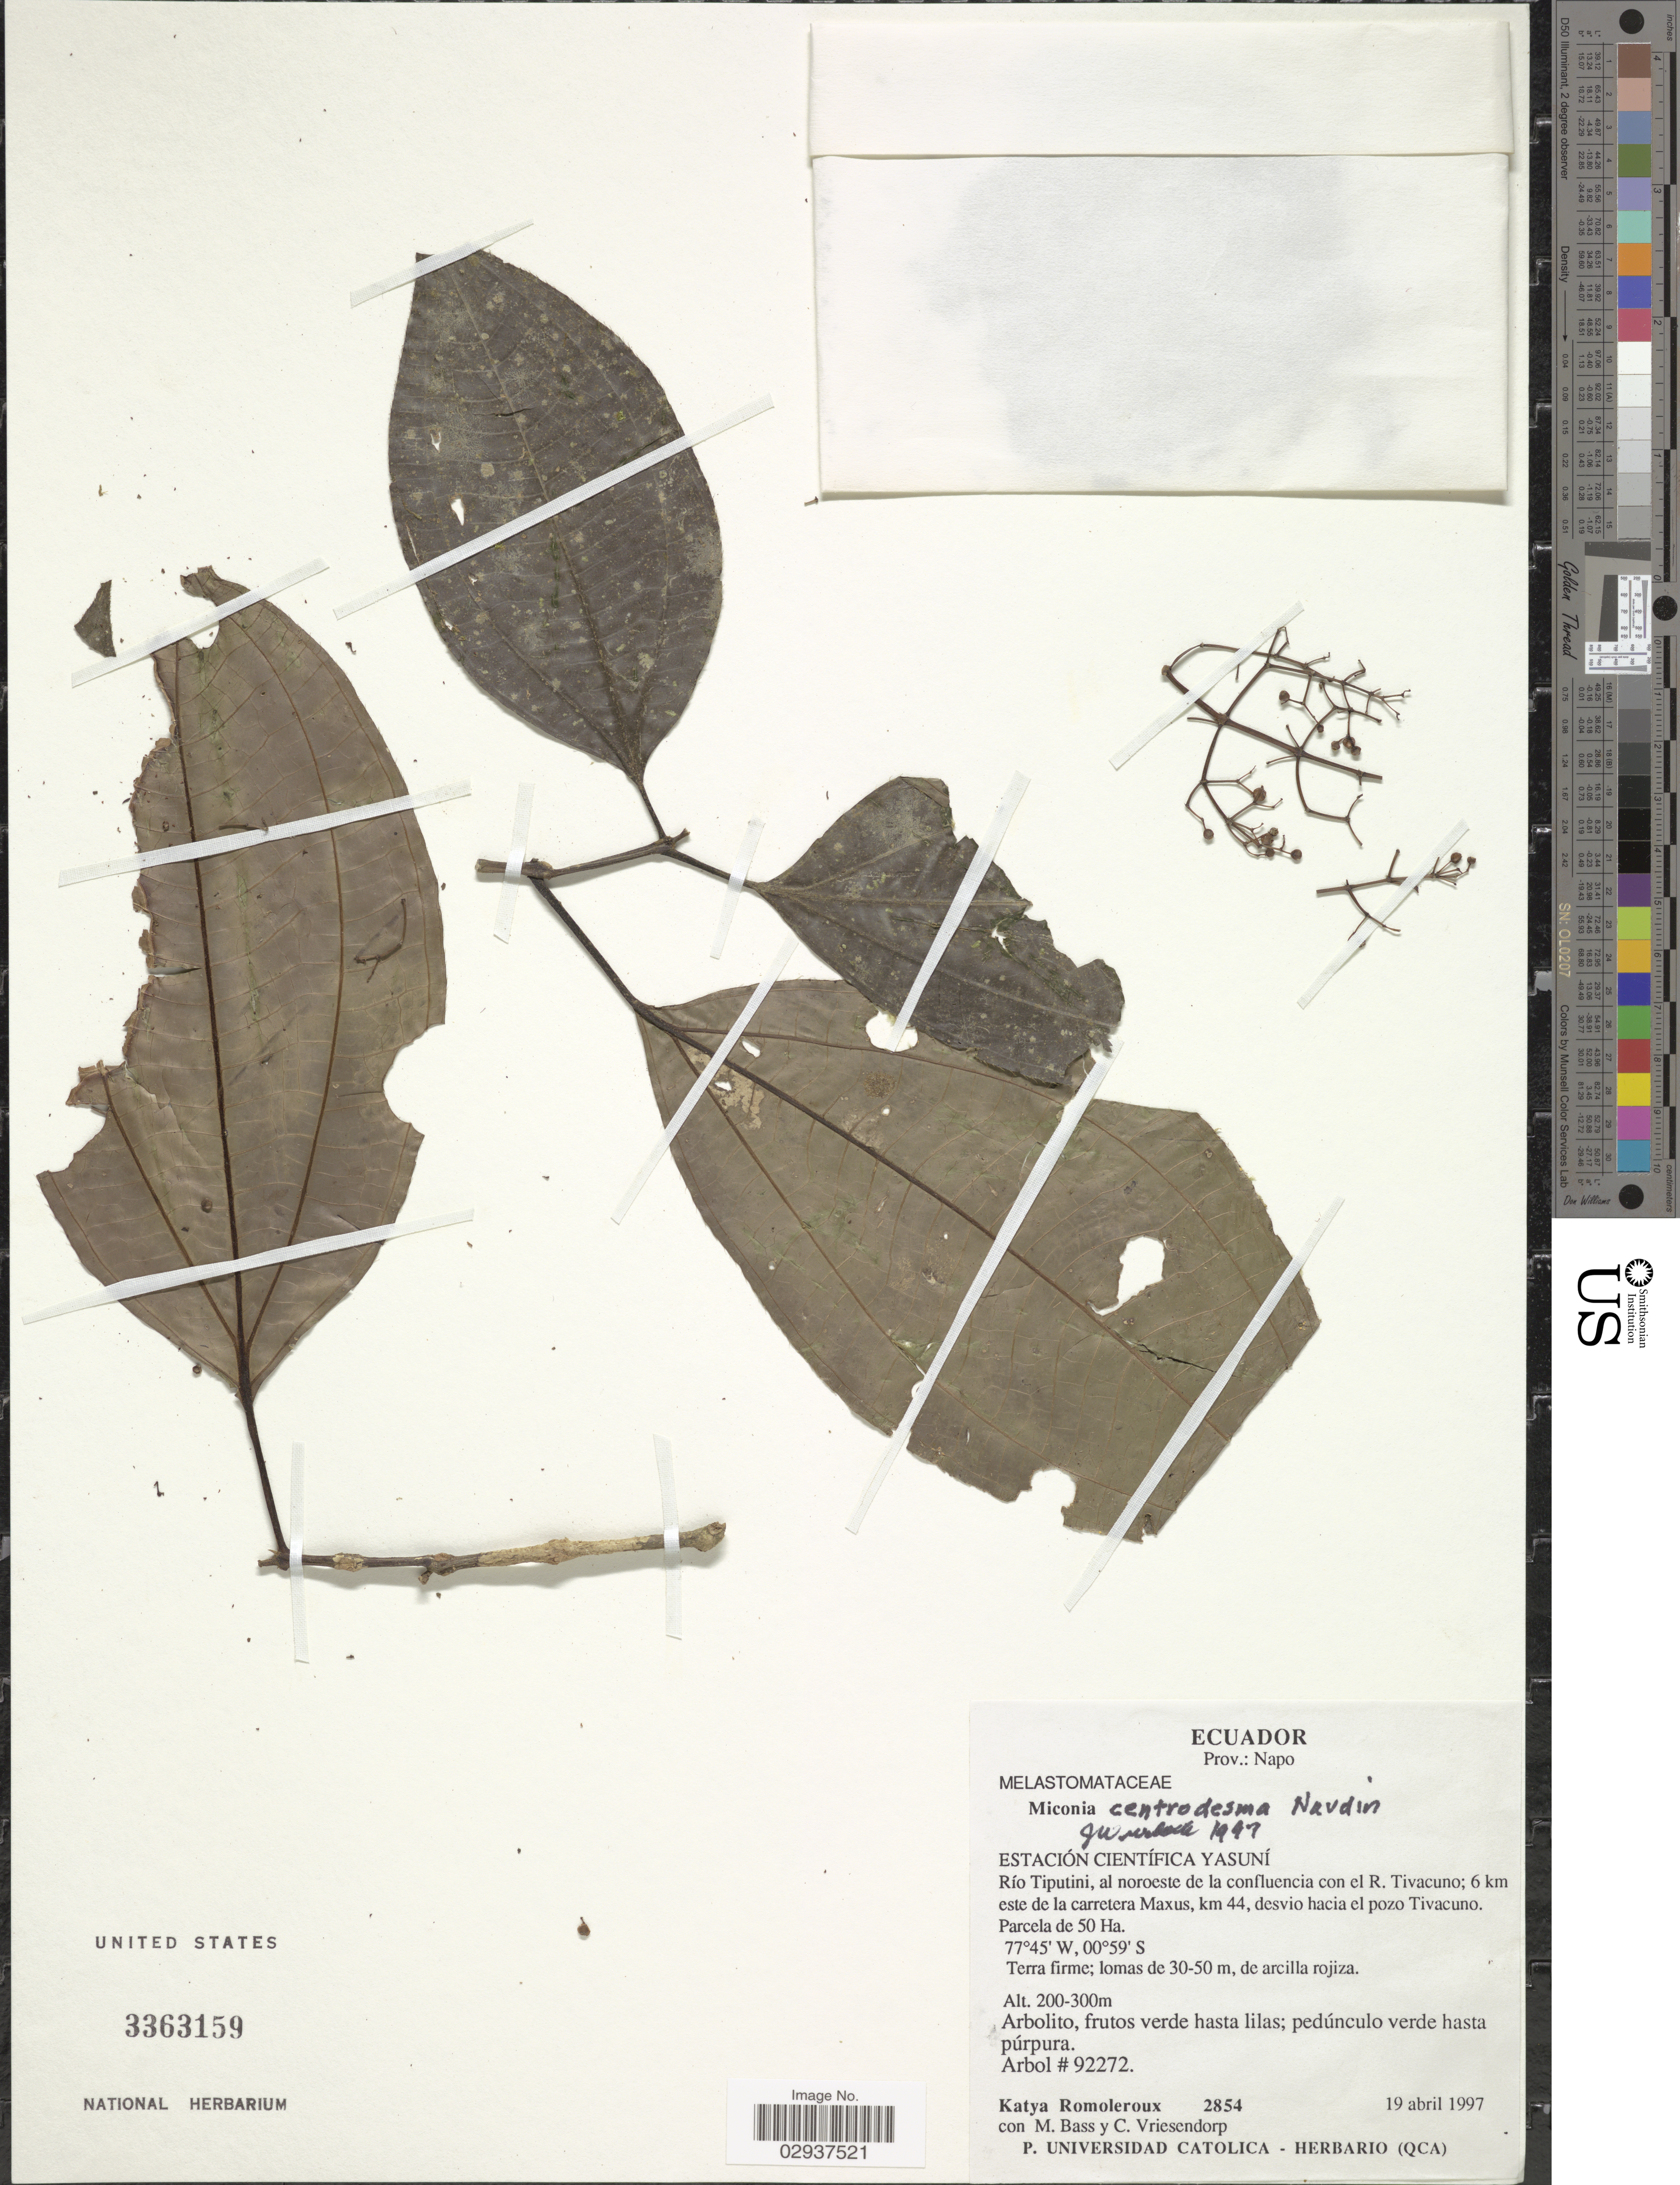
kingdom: Plantae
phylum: Tracheophyta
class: Magnoliopsida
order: Myrtales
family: Melastomataceae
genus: Miconia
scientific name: Miconia centrodesma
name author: Naudin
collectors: K. Romoleroux, M. Bass & C. Vriesendorp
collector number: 2854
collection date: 1997-04-19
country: Ecuador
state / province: Napo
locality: Estación Científica Yasuní. Río Tiputini, al noroeste de la confluencia con el R. Tivacuno; 6 km este de la carretera Maxus, km 44, desvio hacia el pozo Tivacuno.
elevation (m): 200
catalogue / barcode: US 3363159